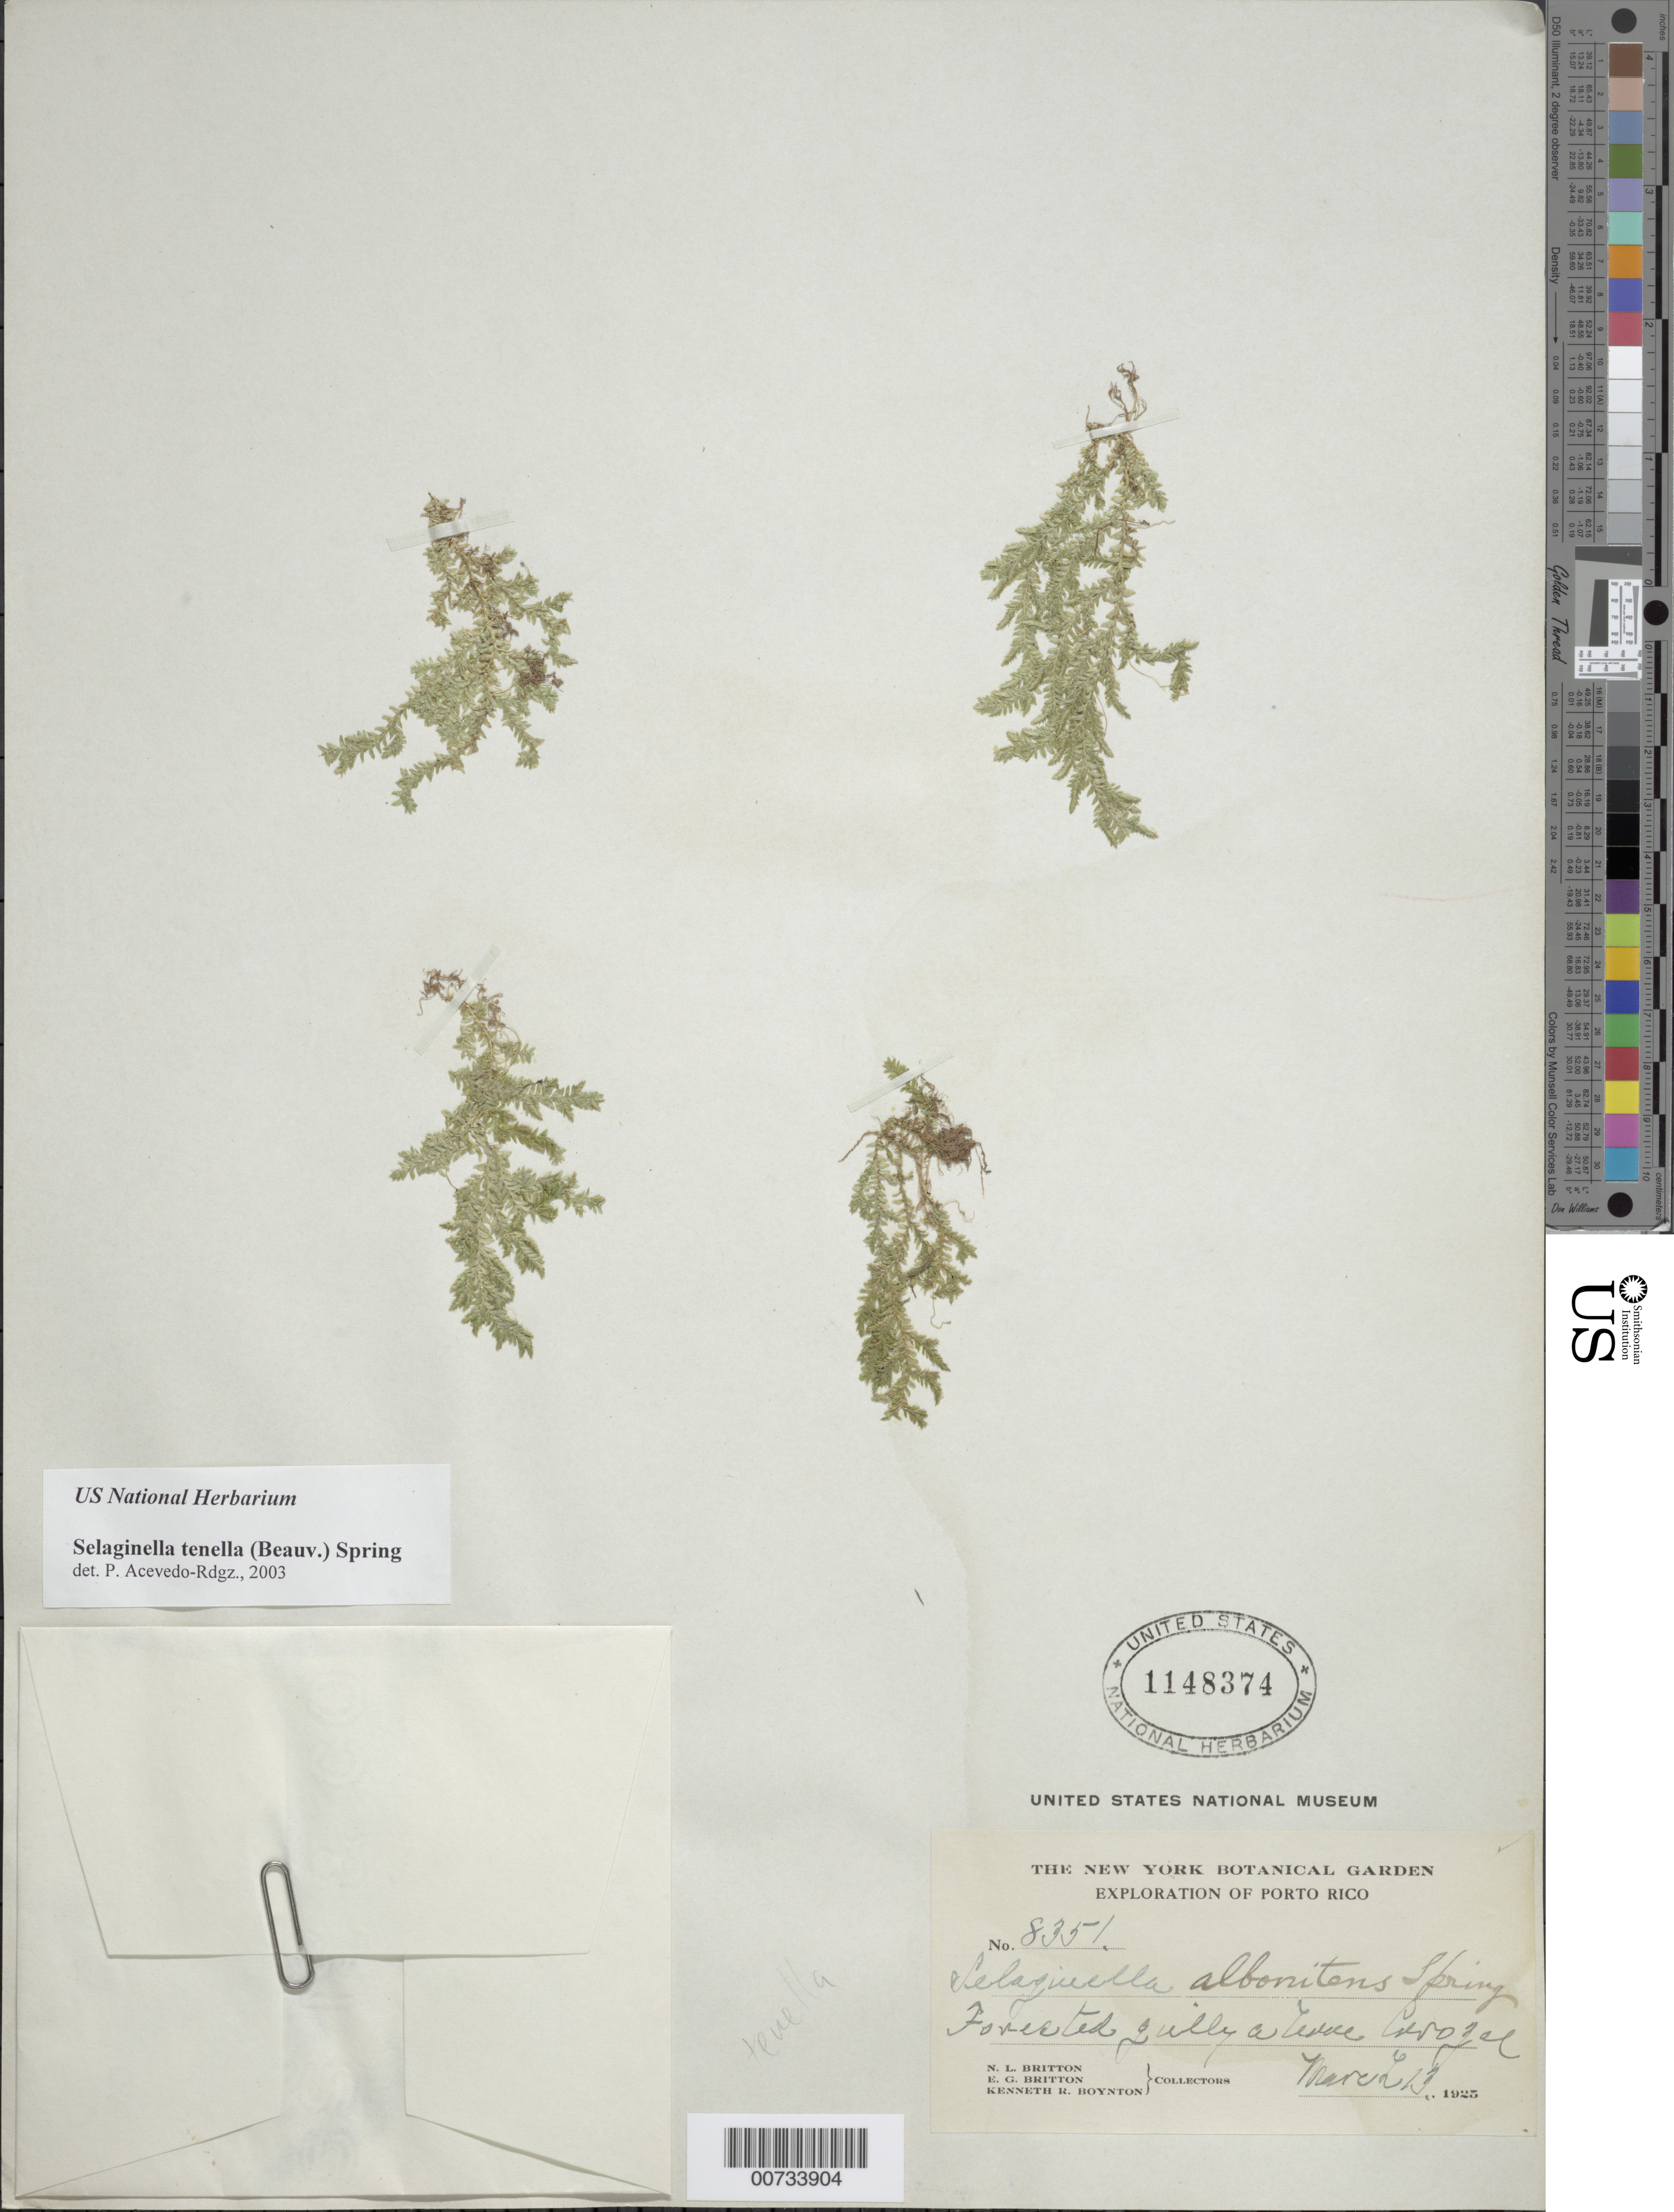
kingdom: Plantae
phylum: Tracheophyta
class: Lycopodiopsida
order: Selaginellales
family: Selaginellaceae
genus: Selaginella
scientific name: Selaginella tenella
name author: (P. Beauv.) Spring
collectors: N. Britton, E. G. Britton & K. Boynton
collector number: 8351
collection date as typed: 13 Mar 1925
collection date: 1925-03-13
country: Puerto Rico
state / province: Corozal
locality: Corozal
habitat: Forested gully above Corozal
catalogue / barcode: US 1148374